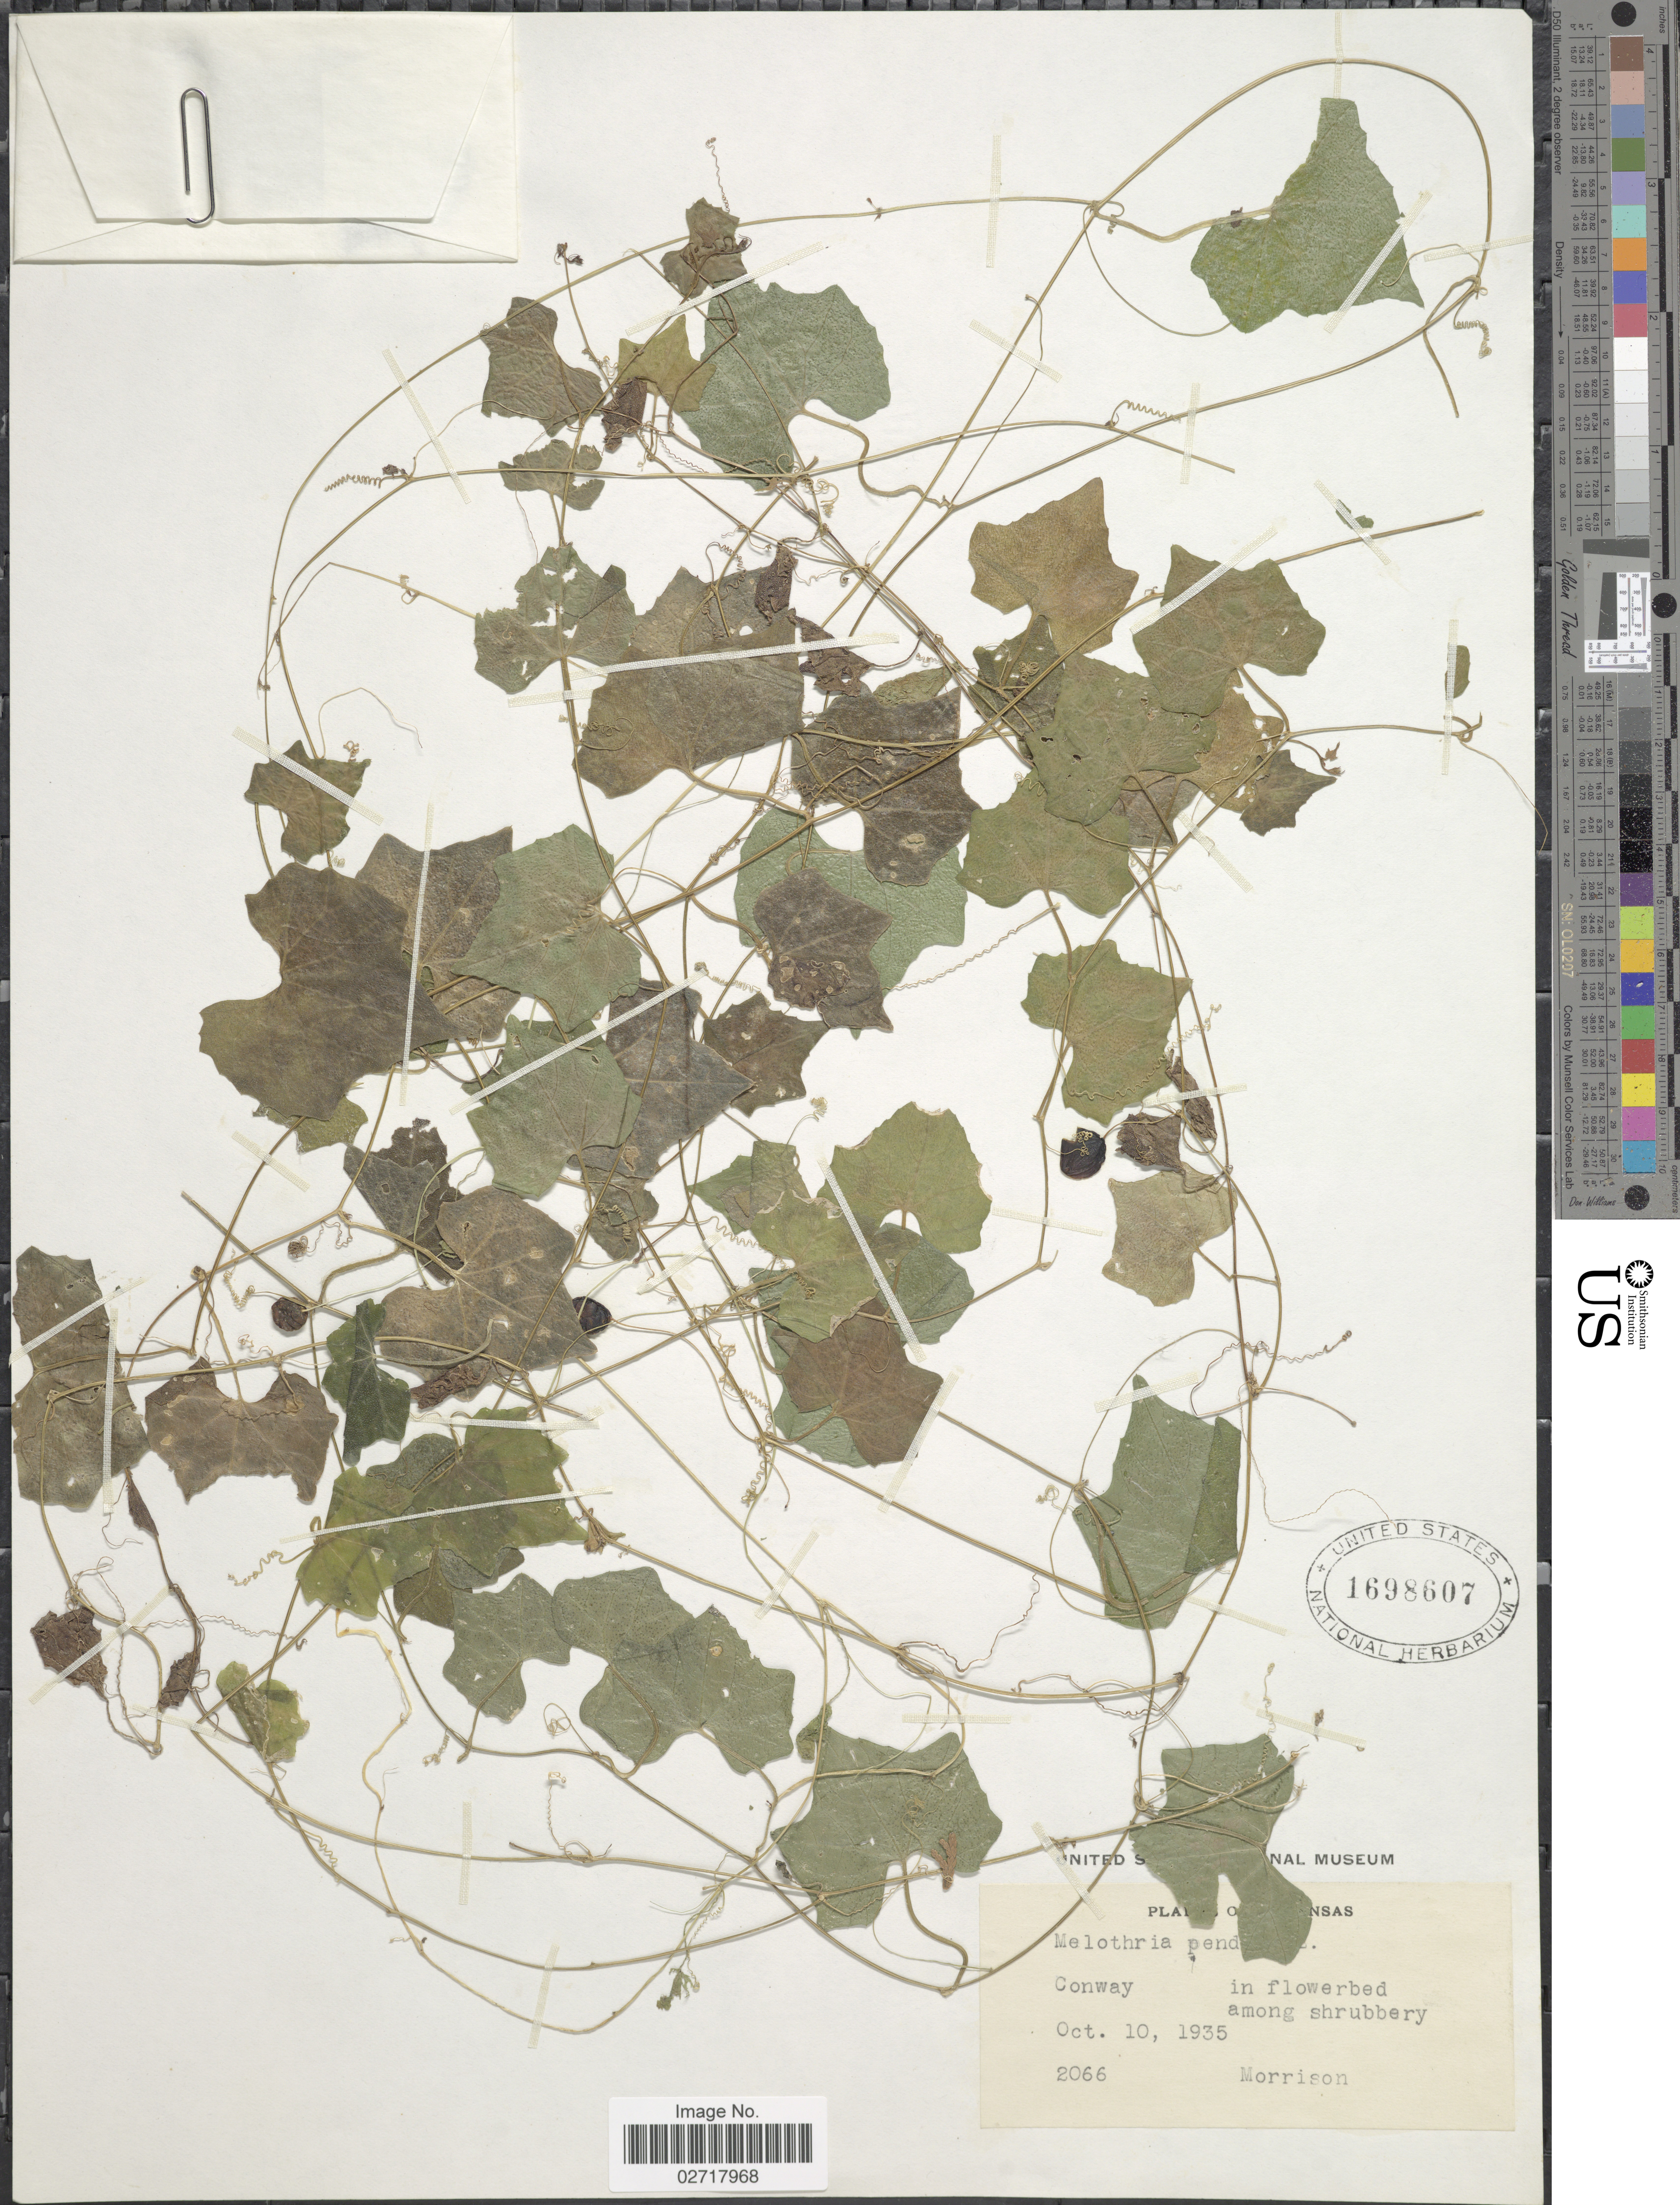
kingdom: Plantae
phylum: Tracheophyta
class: Magnoliopsida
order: Cucurbitales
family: Cucurbitaceae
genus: Melothria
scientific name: Melothria pendula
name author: L.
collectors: Morrison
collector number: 2066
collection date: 1935-10-10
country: United States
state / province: Kansas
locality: Conway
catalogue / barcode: US 1698607